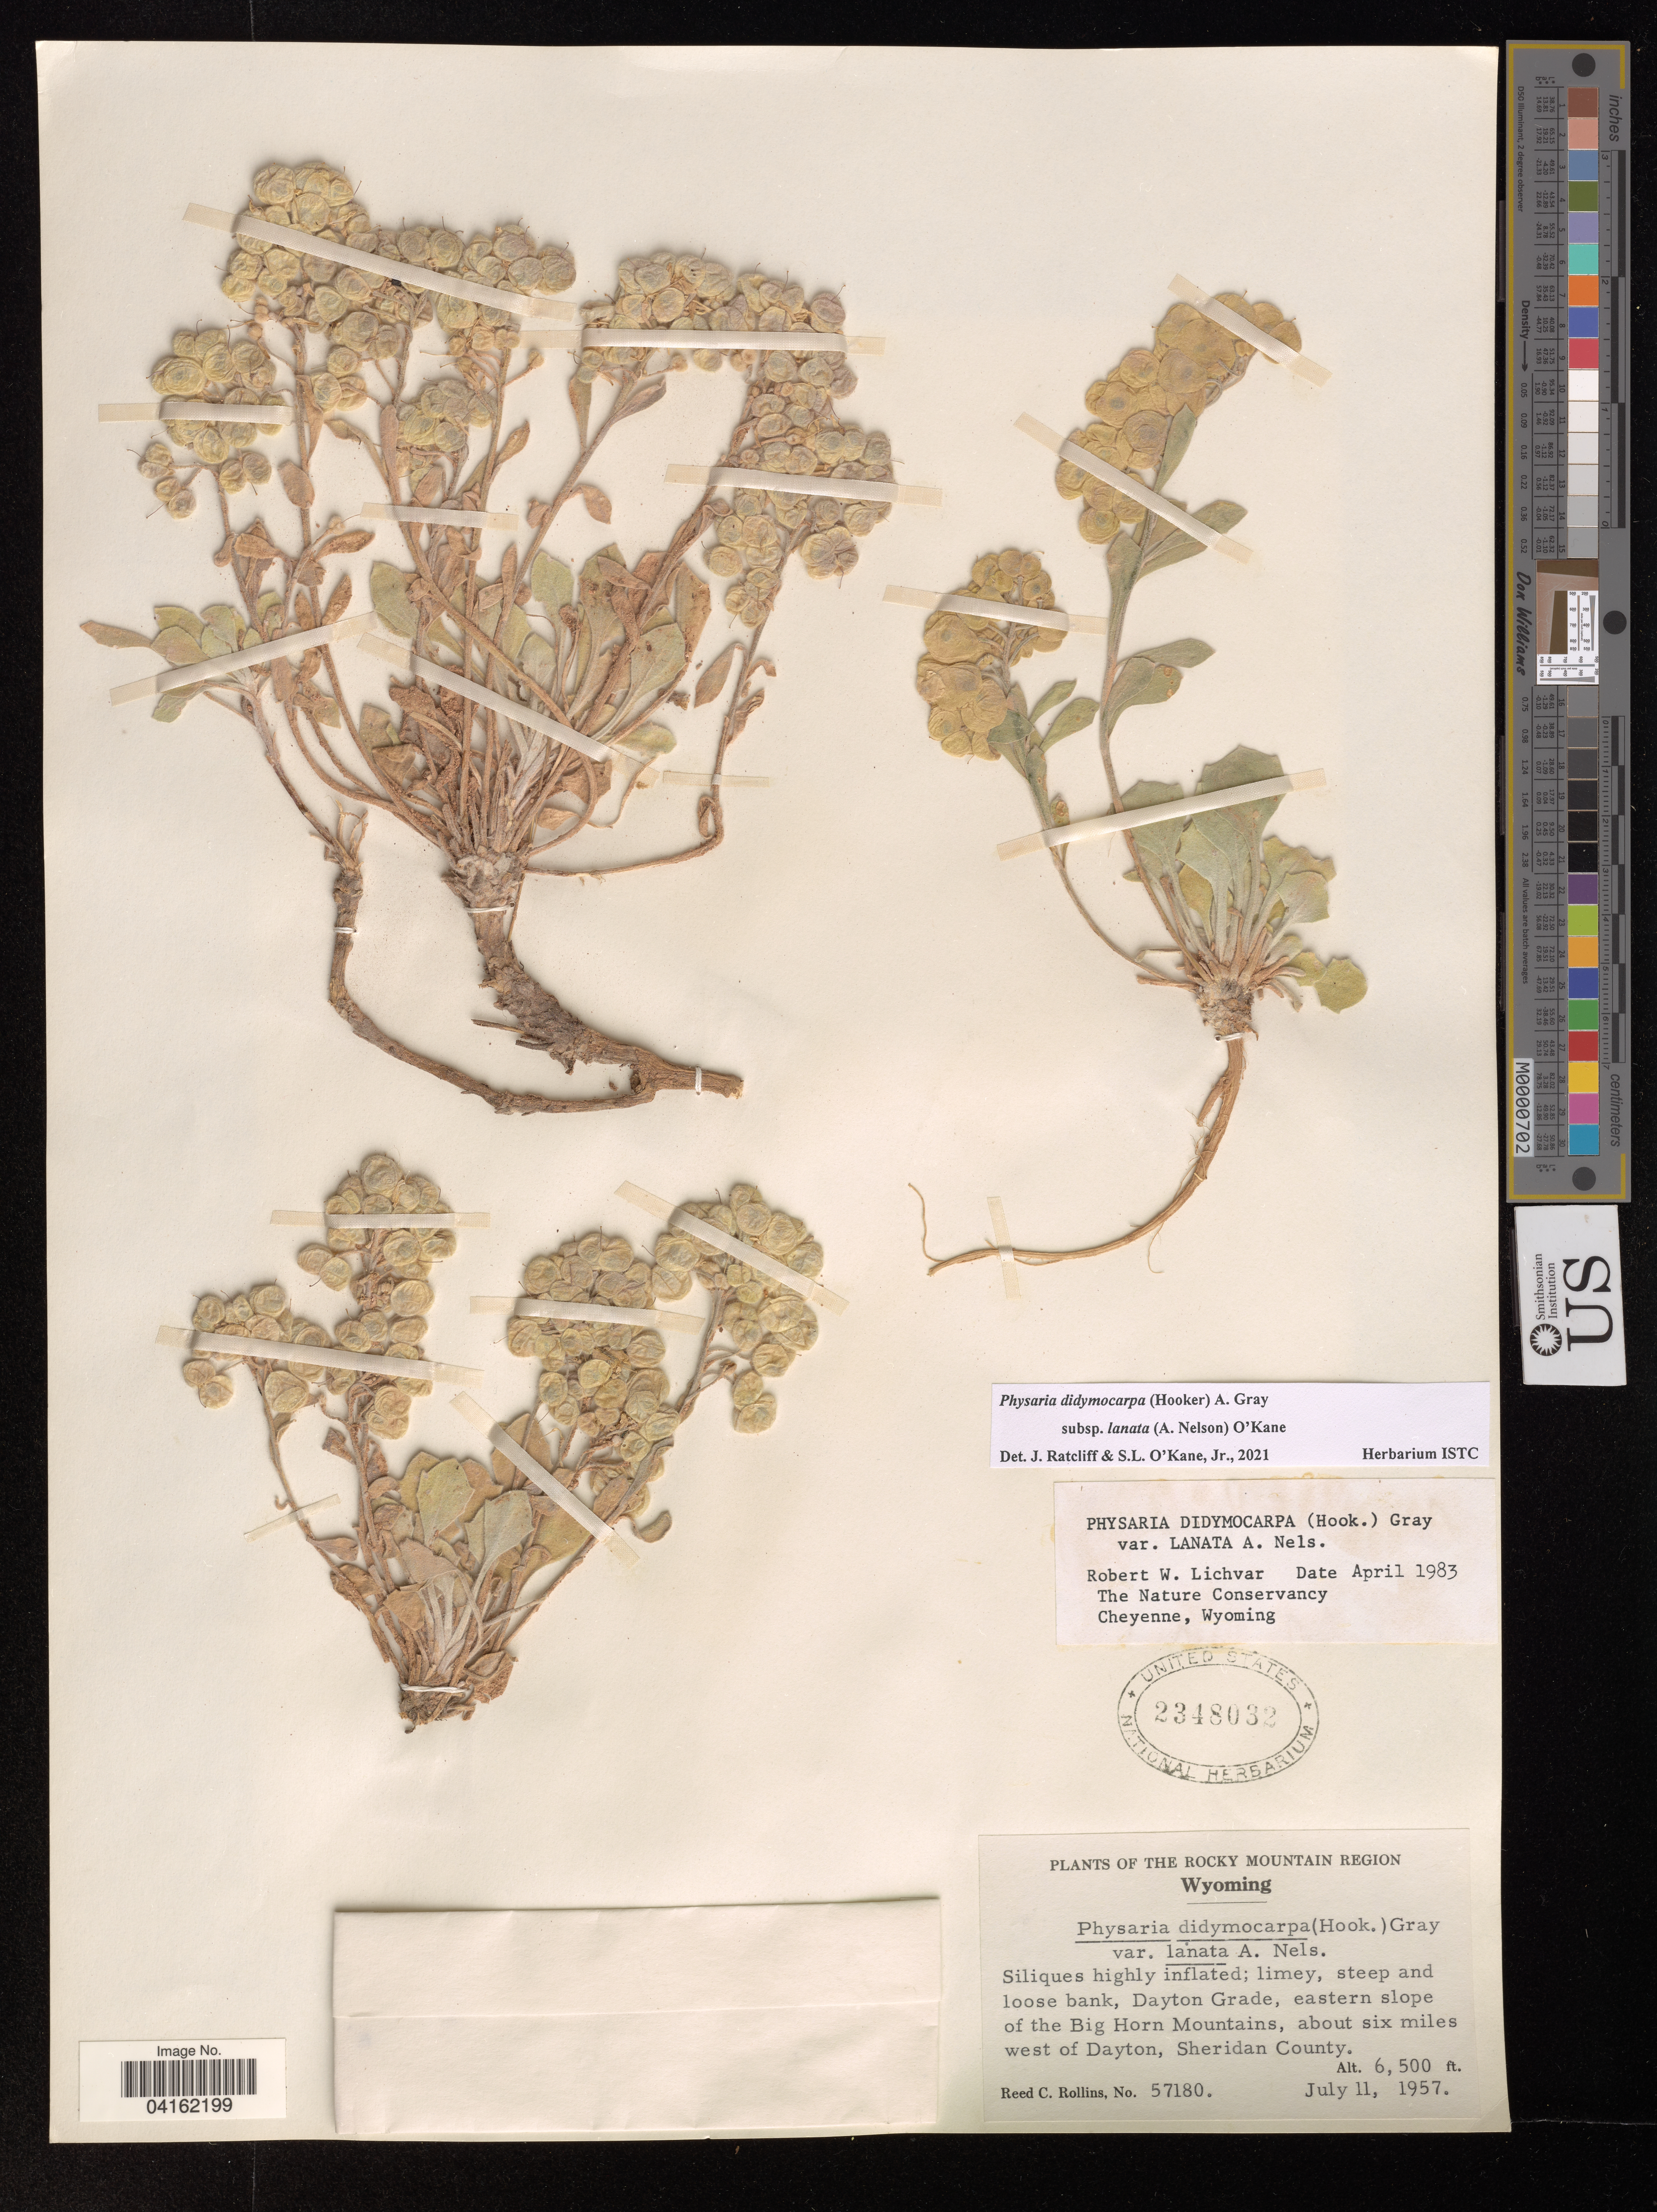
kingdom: Plantae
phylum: Tracheophyta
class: Magnoliopsida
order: Brassicales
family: Brassicaceae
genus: Physaria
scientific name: Physaria didymocarpa subsp. lanata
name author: (A. Nelson) O'Kane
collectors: R. C. Rollins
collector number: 57180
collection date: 1957-07-11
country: United States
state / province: Wyoming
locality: The Rocky Mountain Region. Dayton Grade, eastern slope of the Big Horn Mountains, about six miles west of Dayton, Sheridan County.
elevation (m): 1981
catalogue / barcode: US 2348032